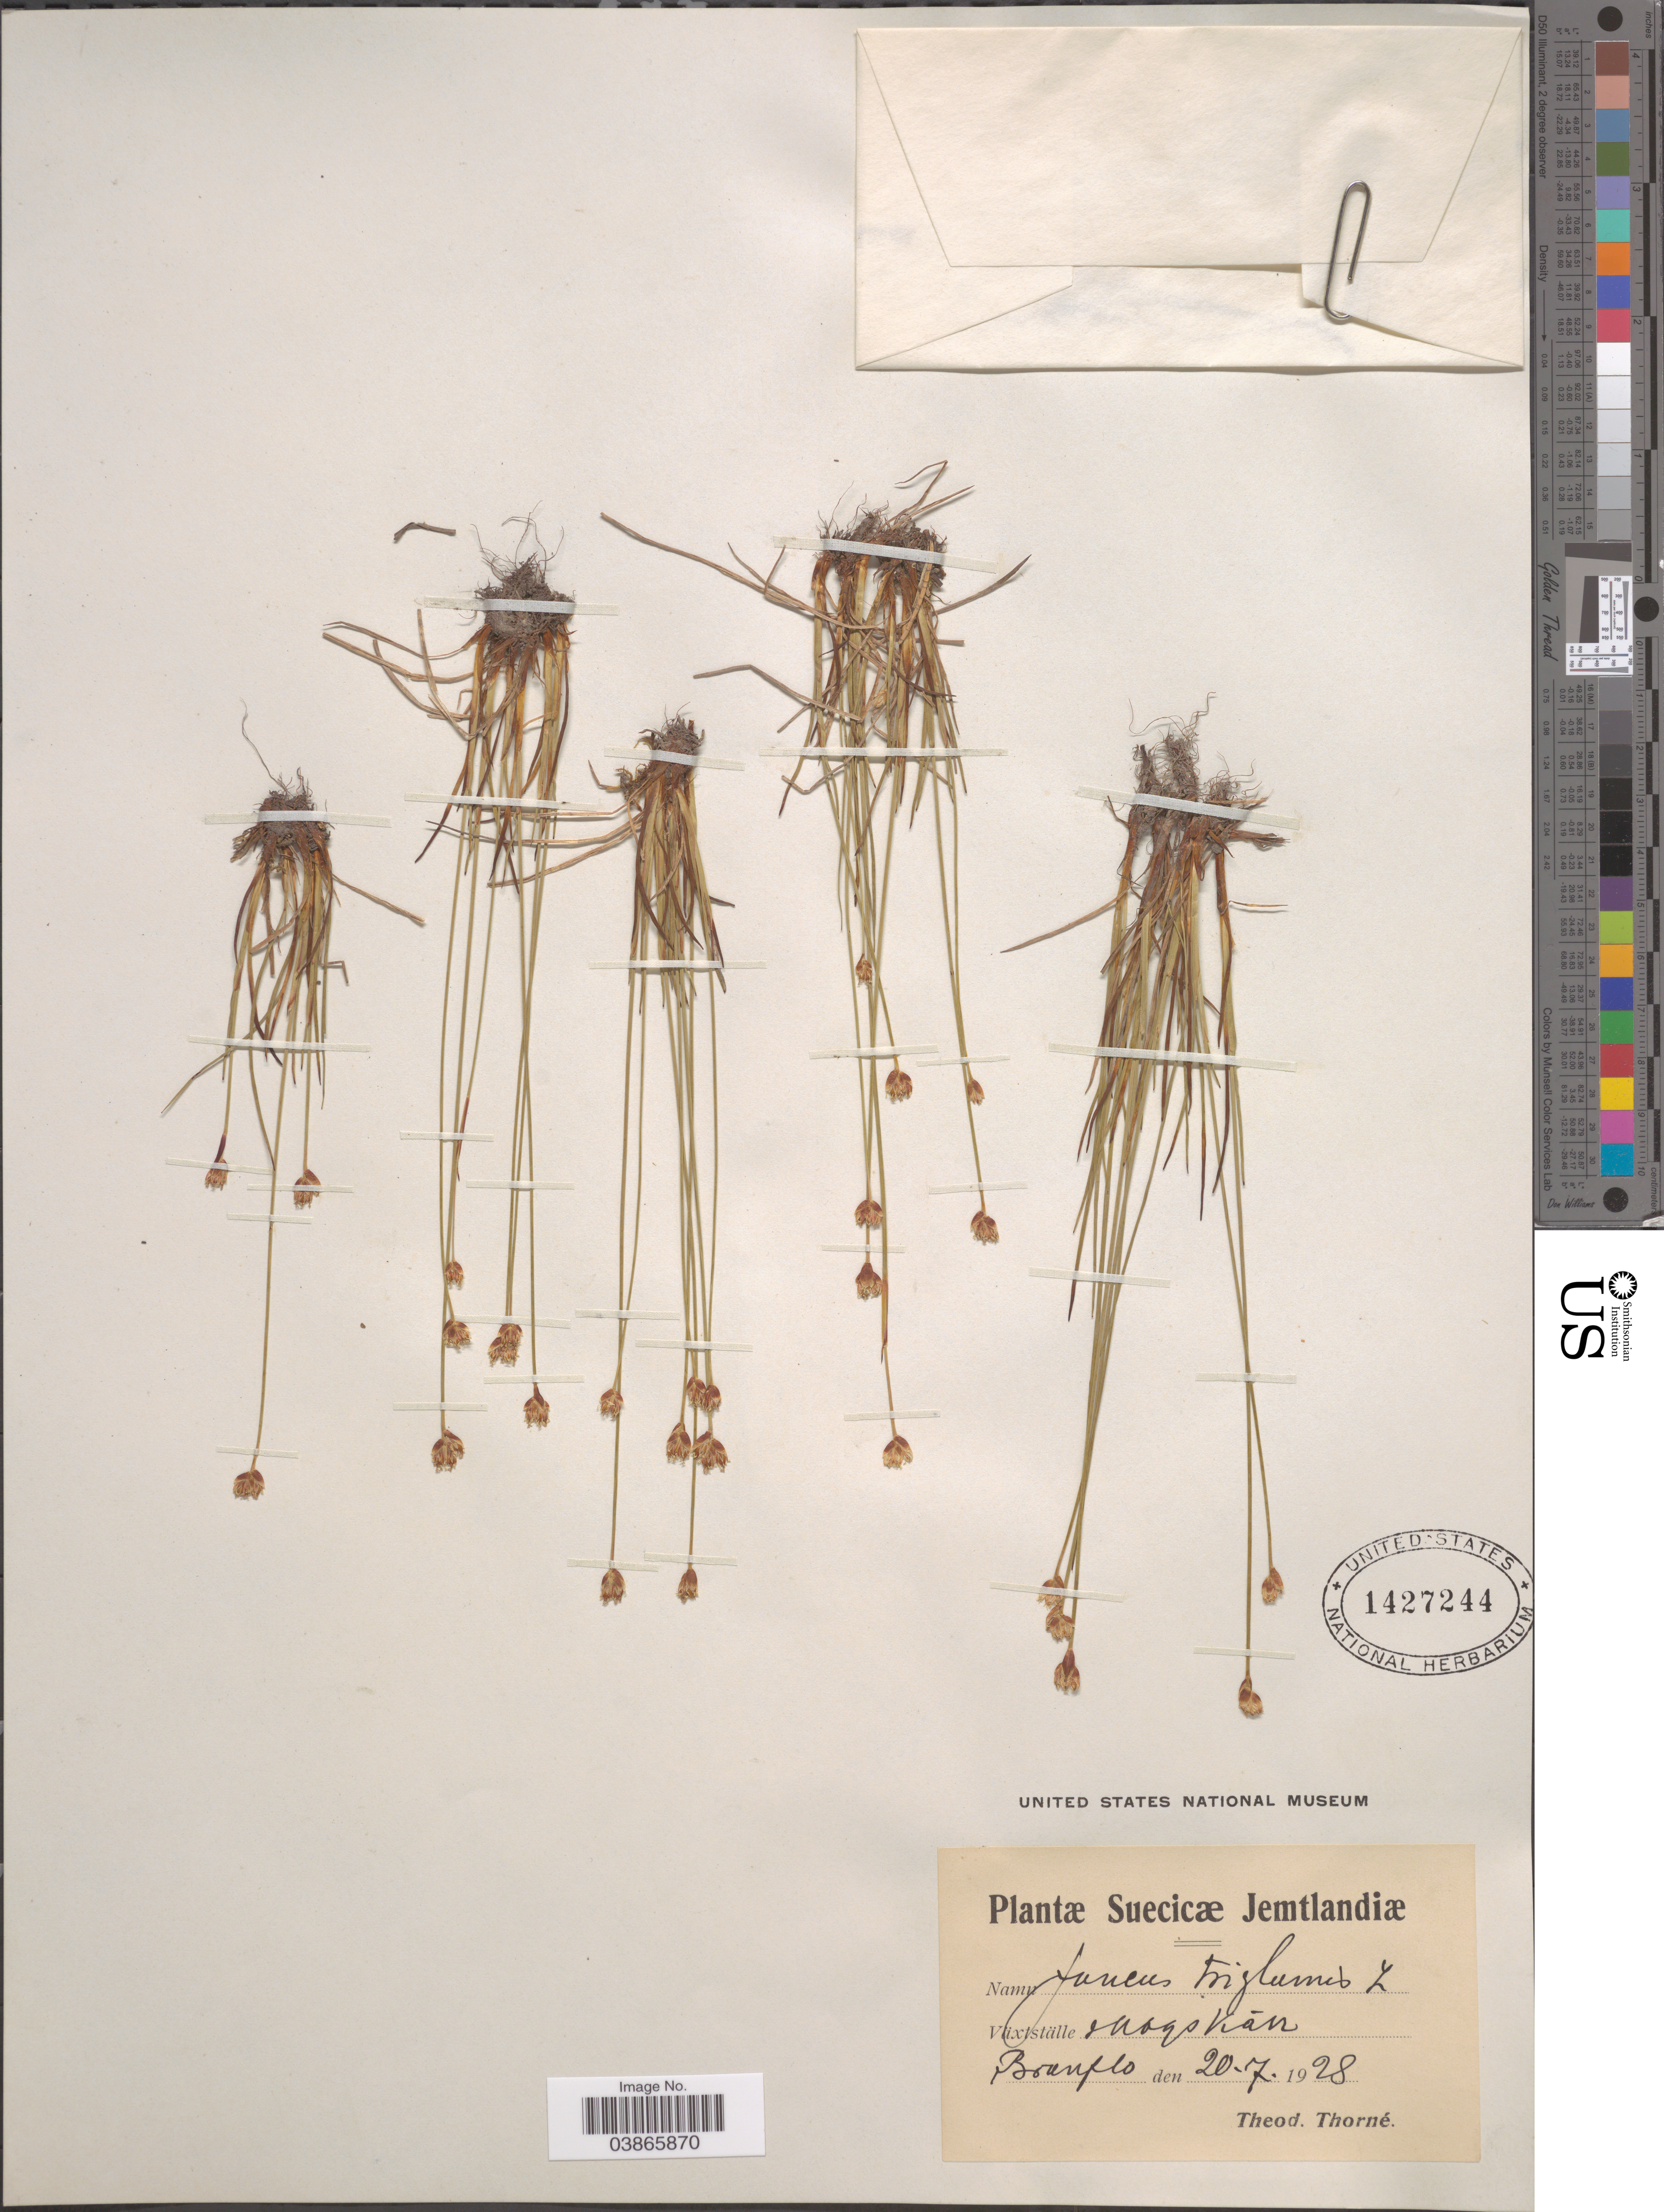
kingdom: Plantae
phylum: Tracheophyta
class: Liliopsida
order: Poales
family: Juncaceae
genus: Juncus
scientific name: Juncus triglumis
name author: L.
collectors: T. Thorné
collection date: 1928-07-20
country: Sweden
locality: Suecicæ Jemtlandiæ.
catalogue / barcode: US 1427244